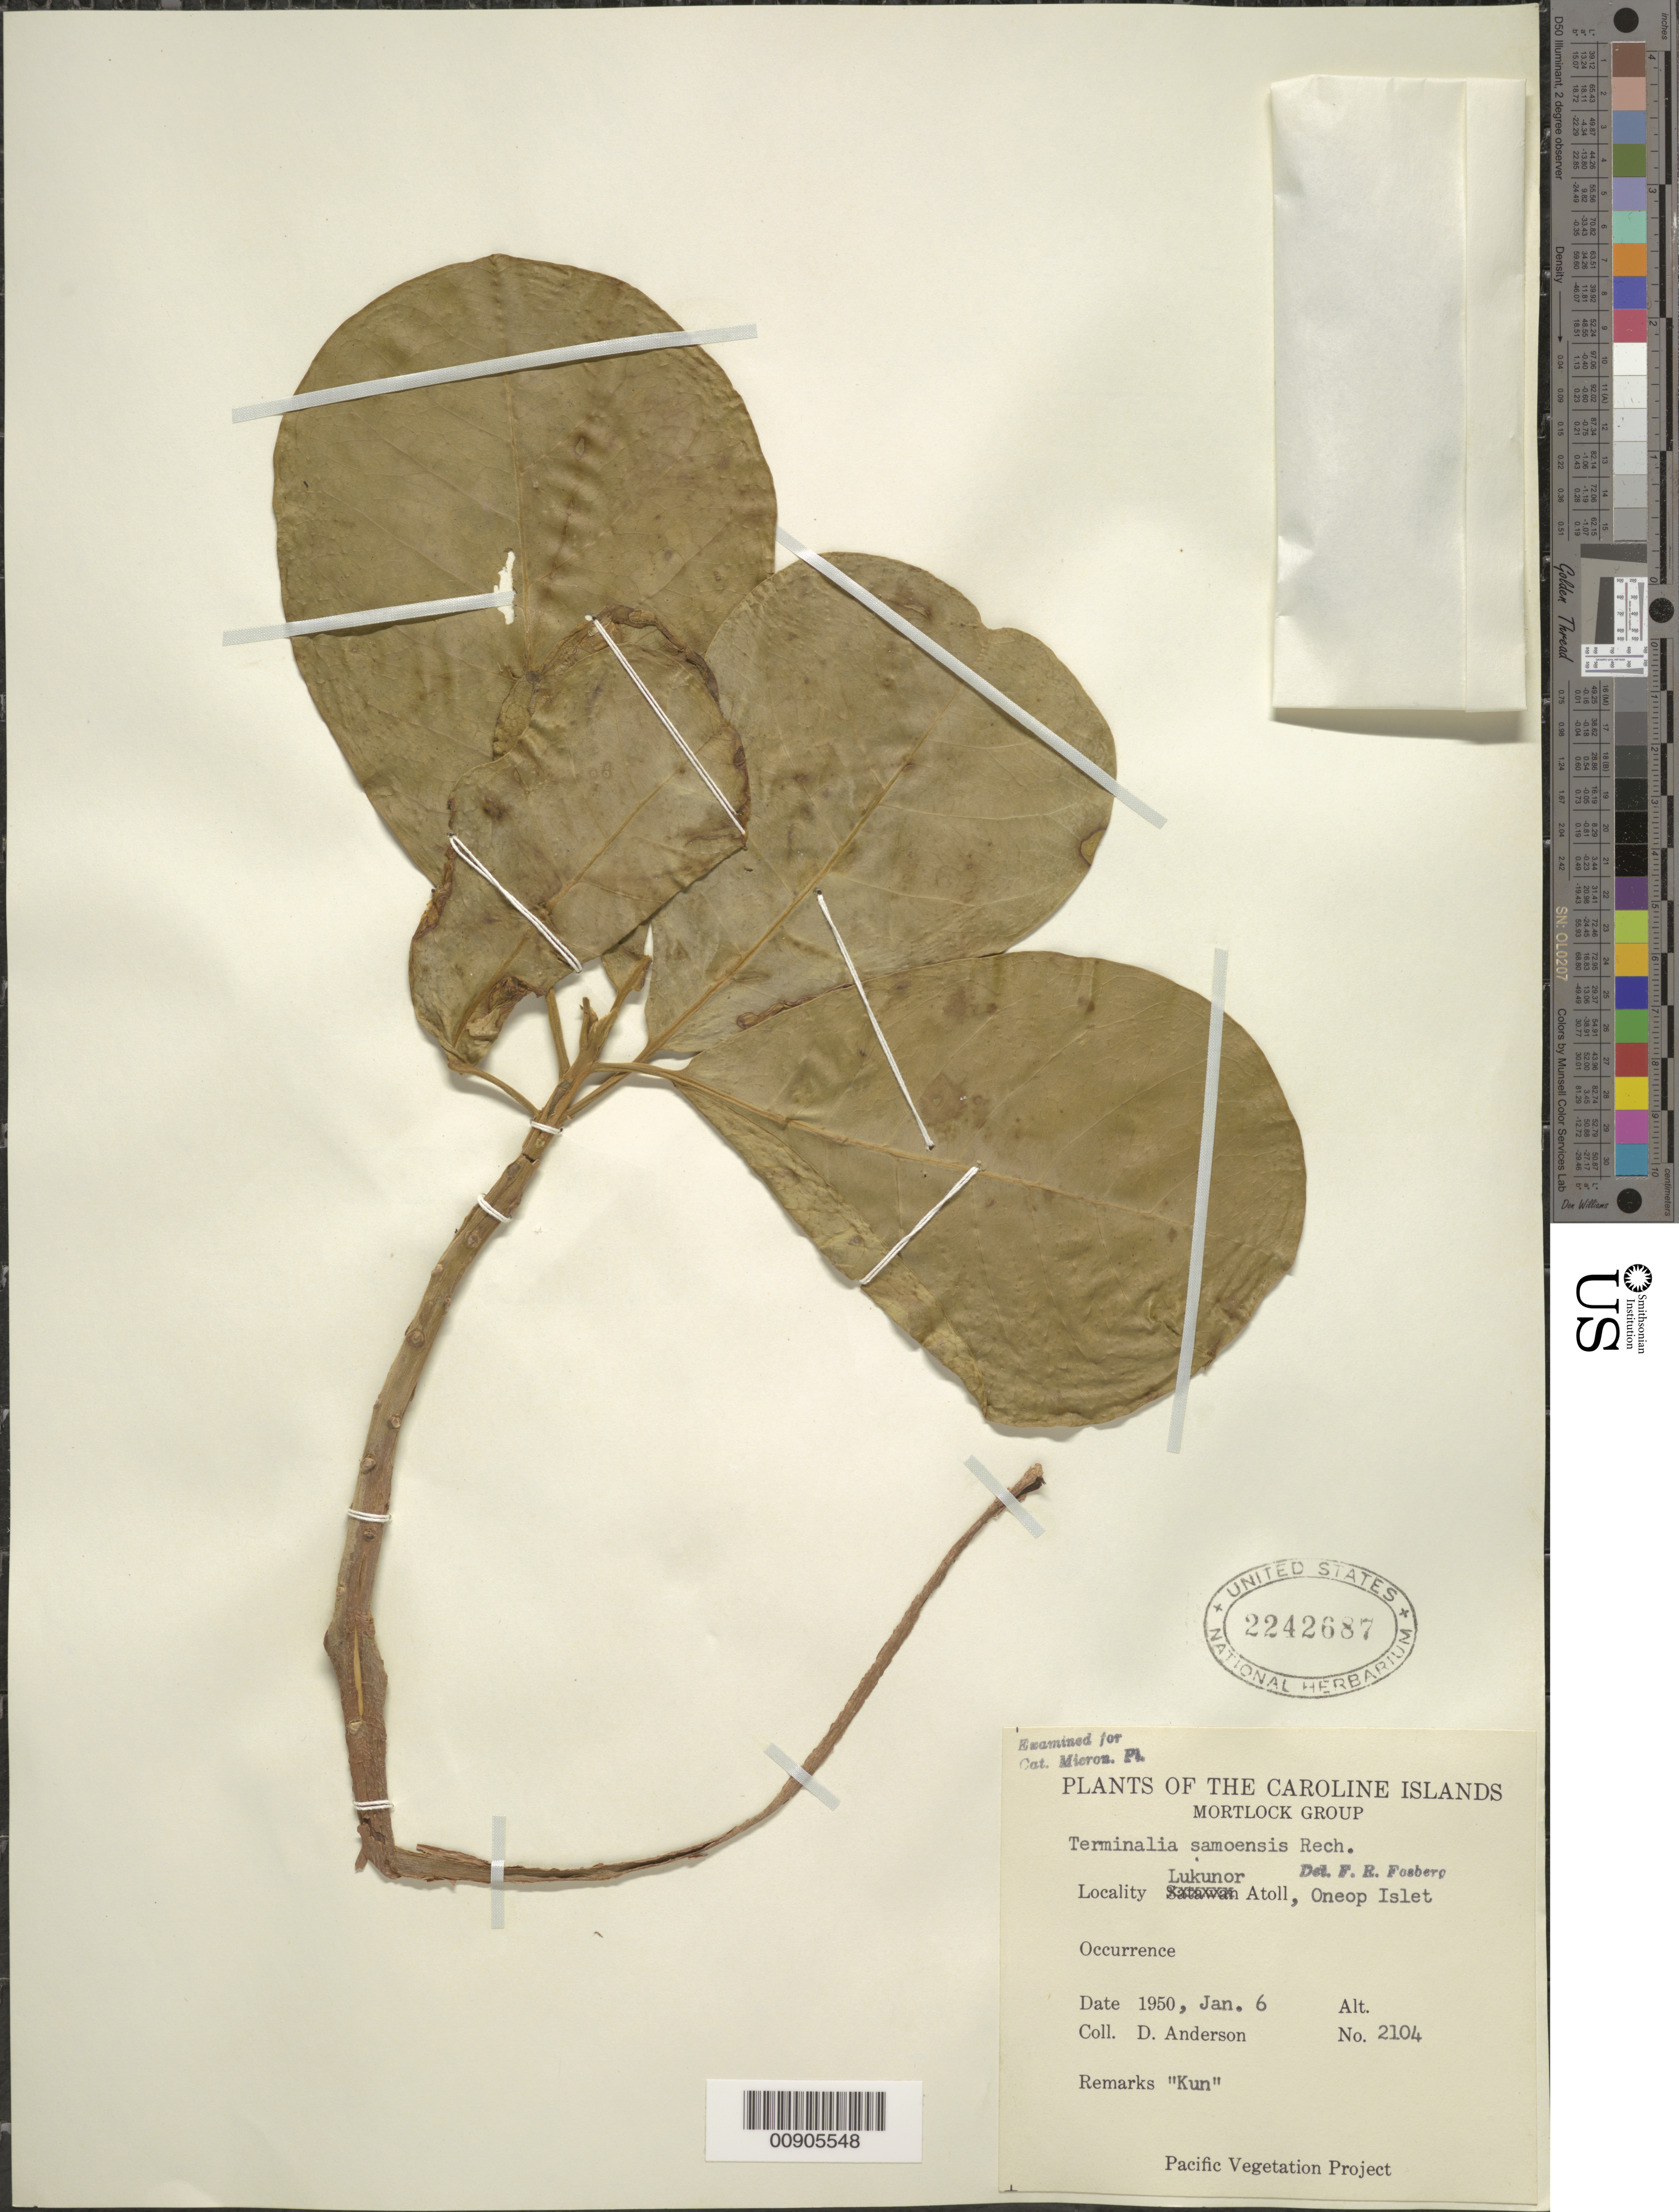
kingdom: Plantae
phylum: Tracheophyta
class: Magnoliopsida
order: Myrtales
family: Combretaceae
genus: Terminalia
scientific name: Terminalia samoensis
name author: Rech.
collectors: D. Anderson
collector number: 2104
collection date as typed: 06 Jan 1950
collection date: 1950-01-06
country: Micronesia, Federated States of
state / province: Truk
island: Lukunor Atoll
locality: Oneop Islet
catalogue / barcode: US 2242687